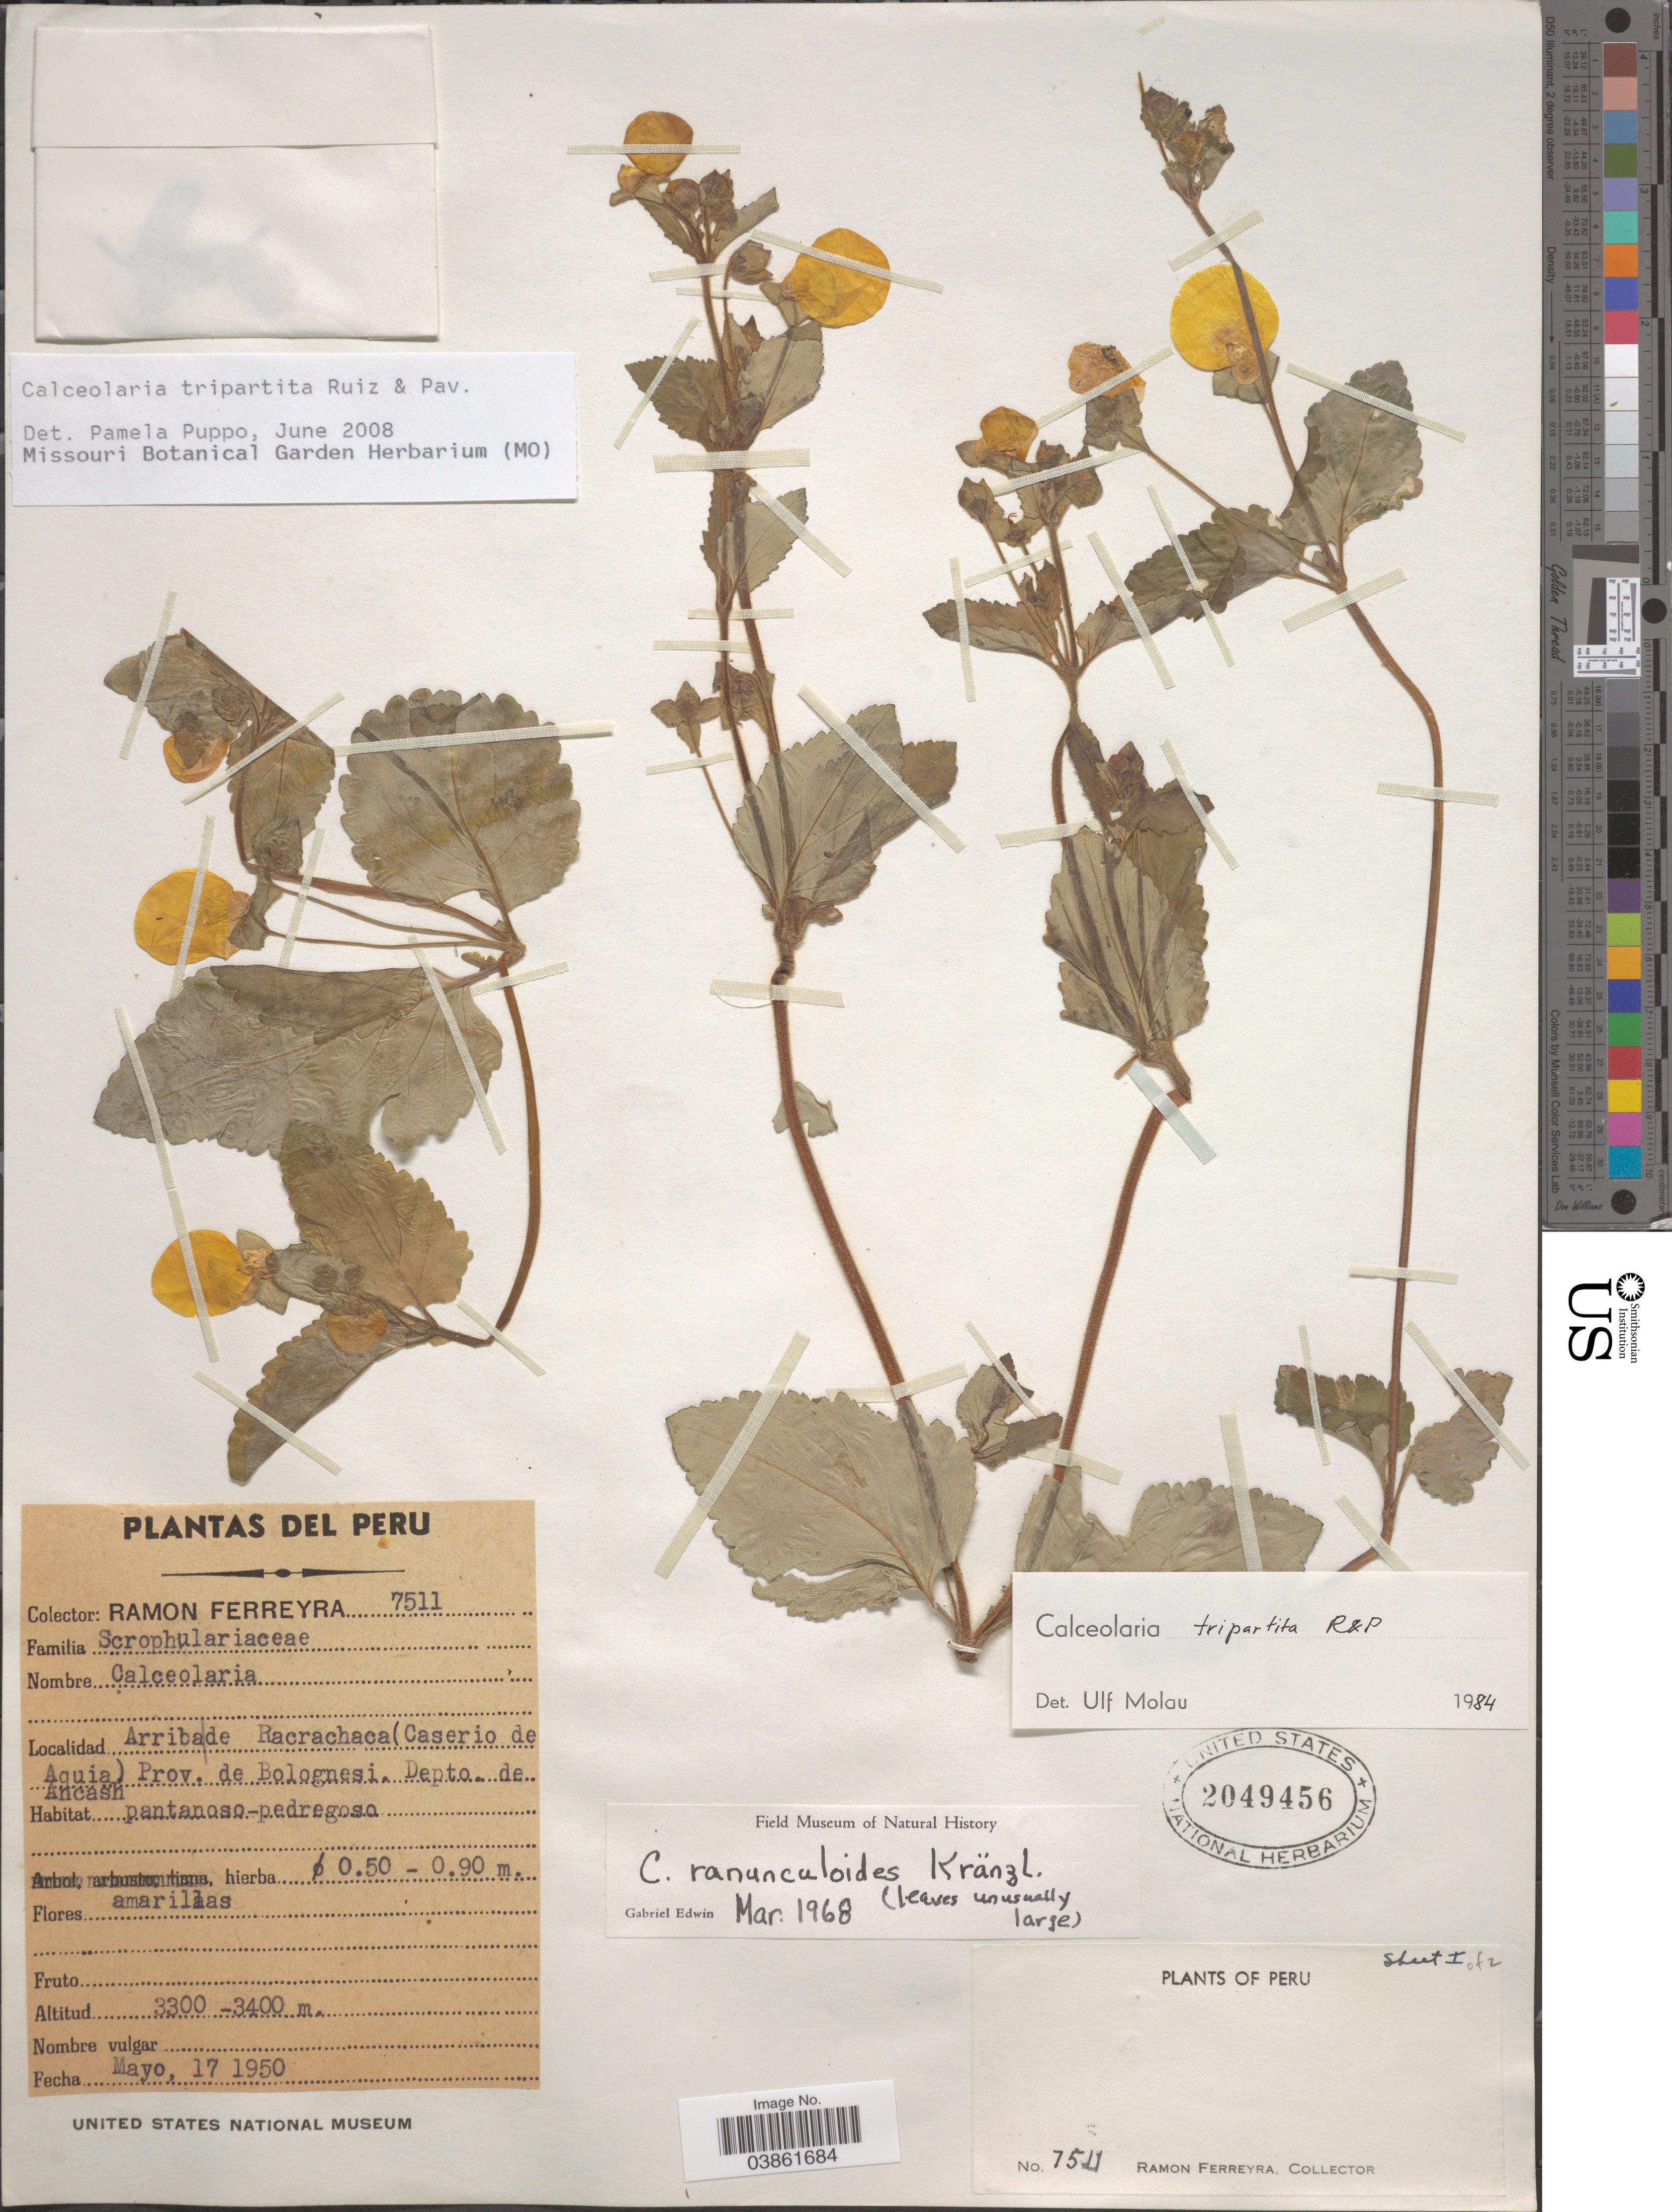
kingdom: Plantae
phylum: Tracheophyta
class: Magnoliopsida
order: Lamiales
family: Calceolariaceae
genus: Calceolaria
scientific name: Calceolaria tripartita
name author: Ruiz & Pav.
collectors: R. A. Ferreyra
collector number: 7511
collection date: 1950-05-17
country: Peru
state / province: Ancash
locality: Arriba de Racrachaca (Caserio de Aquia) Prov. de Bolognesi. Depto. de Ancash.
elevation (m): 3300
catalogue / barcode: US 2049456